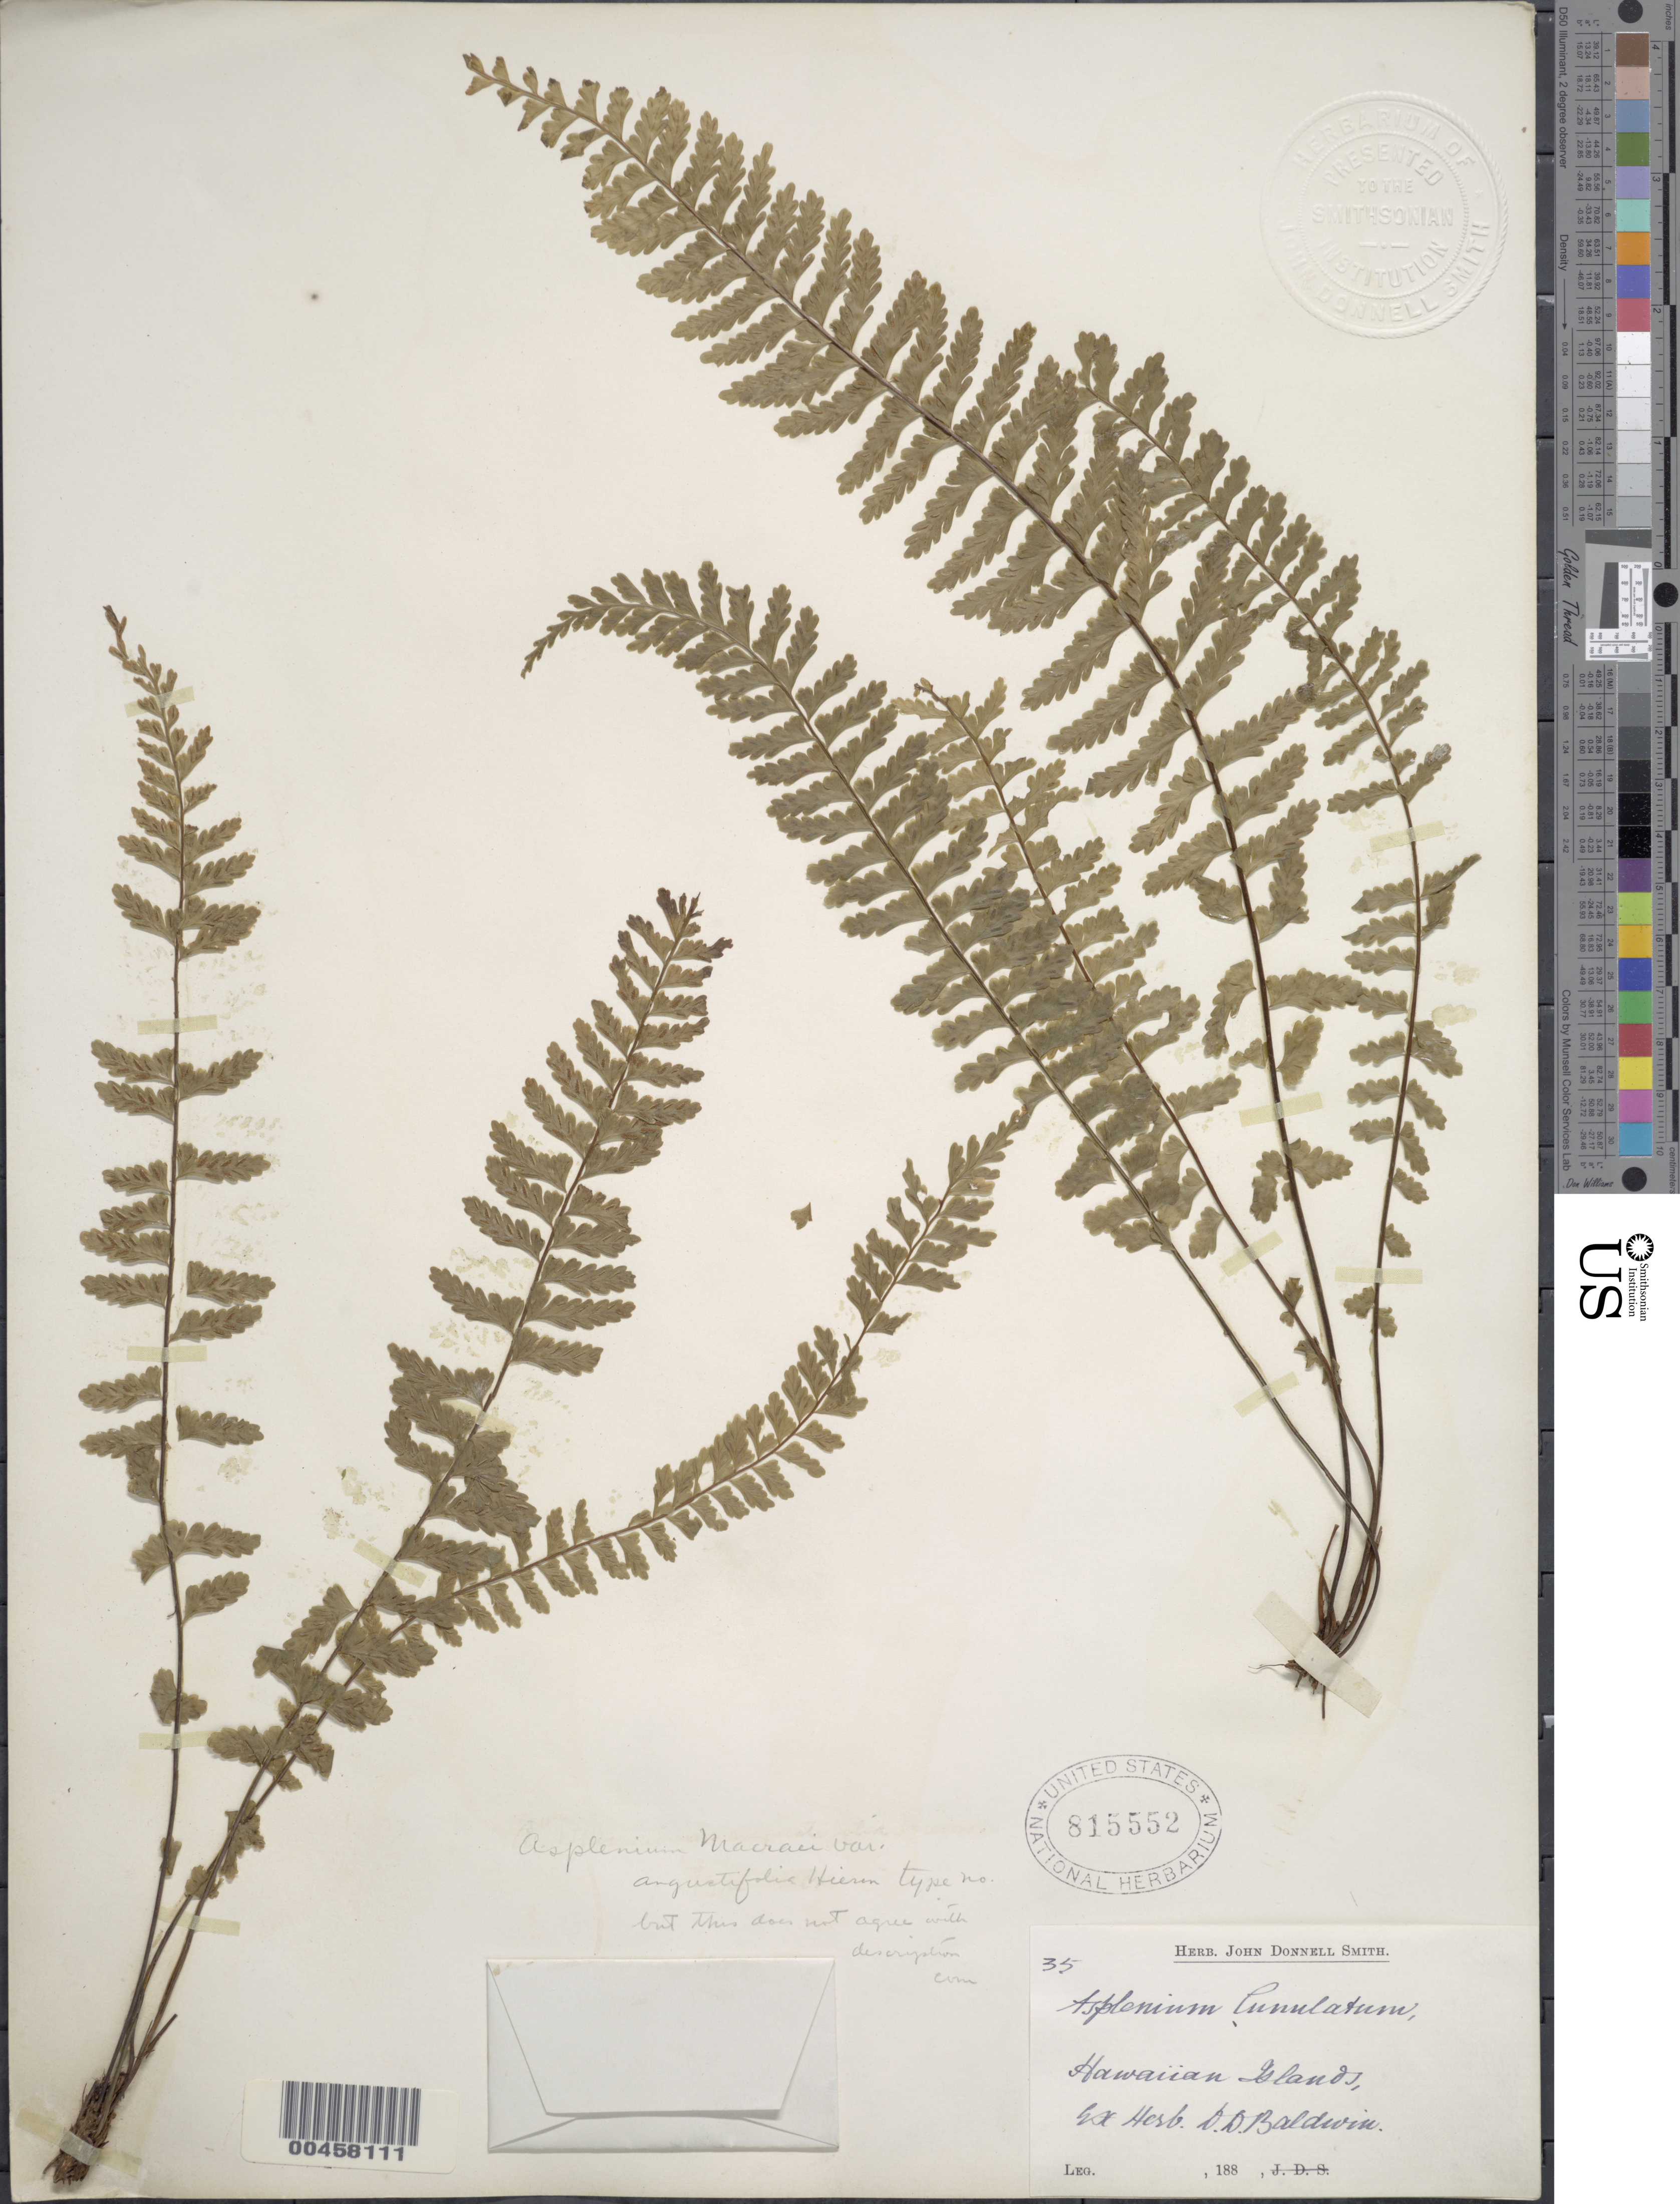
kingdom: Plantae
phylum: Tracheophyta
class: Polypodiopsida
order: Polypodiales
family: Aspleniaceae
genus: Asplenium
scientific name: Asplenium macraei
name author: Hook. & Grev.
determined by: Wagner, W. L., (BOT), Smithsonian Institution - National Museum of Natural History (UNITED STATES)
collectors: D. Baldwin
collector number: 35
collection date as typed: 188-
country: United States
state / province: Hawaii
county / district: Hawaii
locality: Hawaiian Islands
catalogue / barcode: US 815552